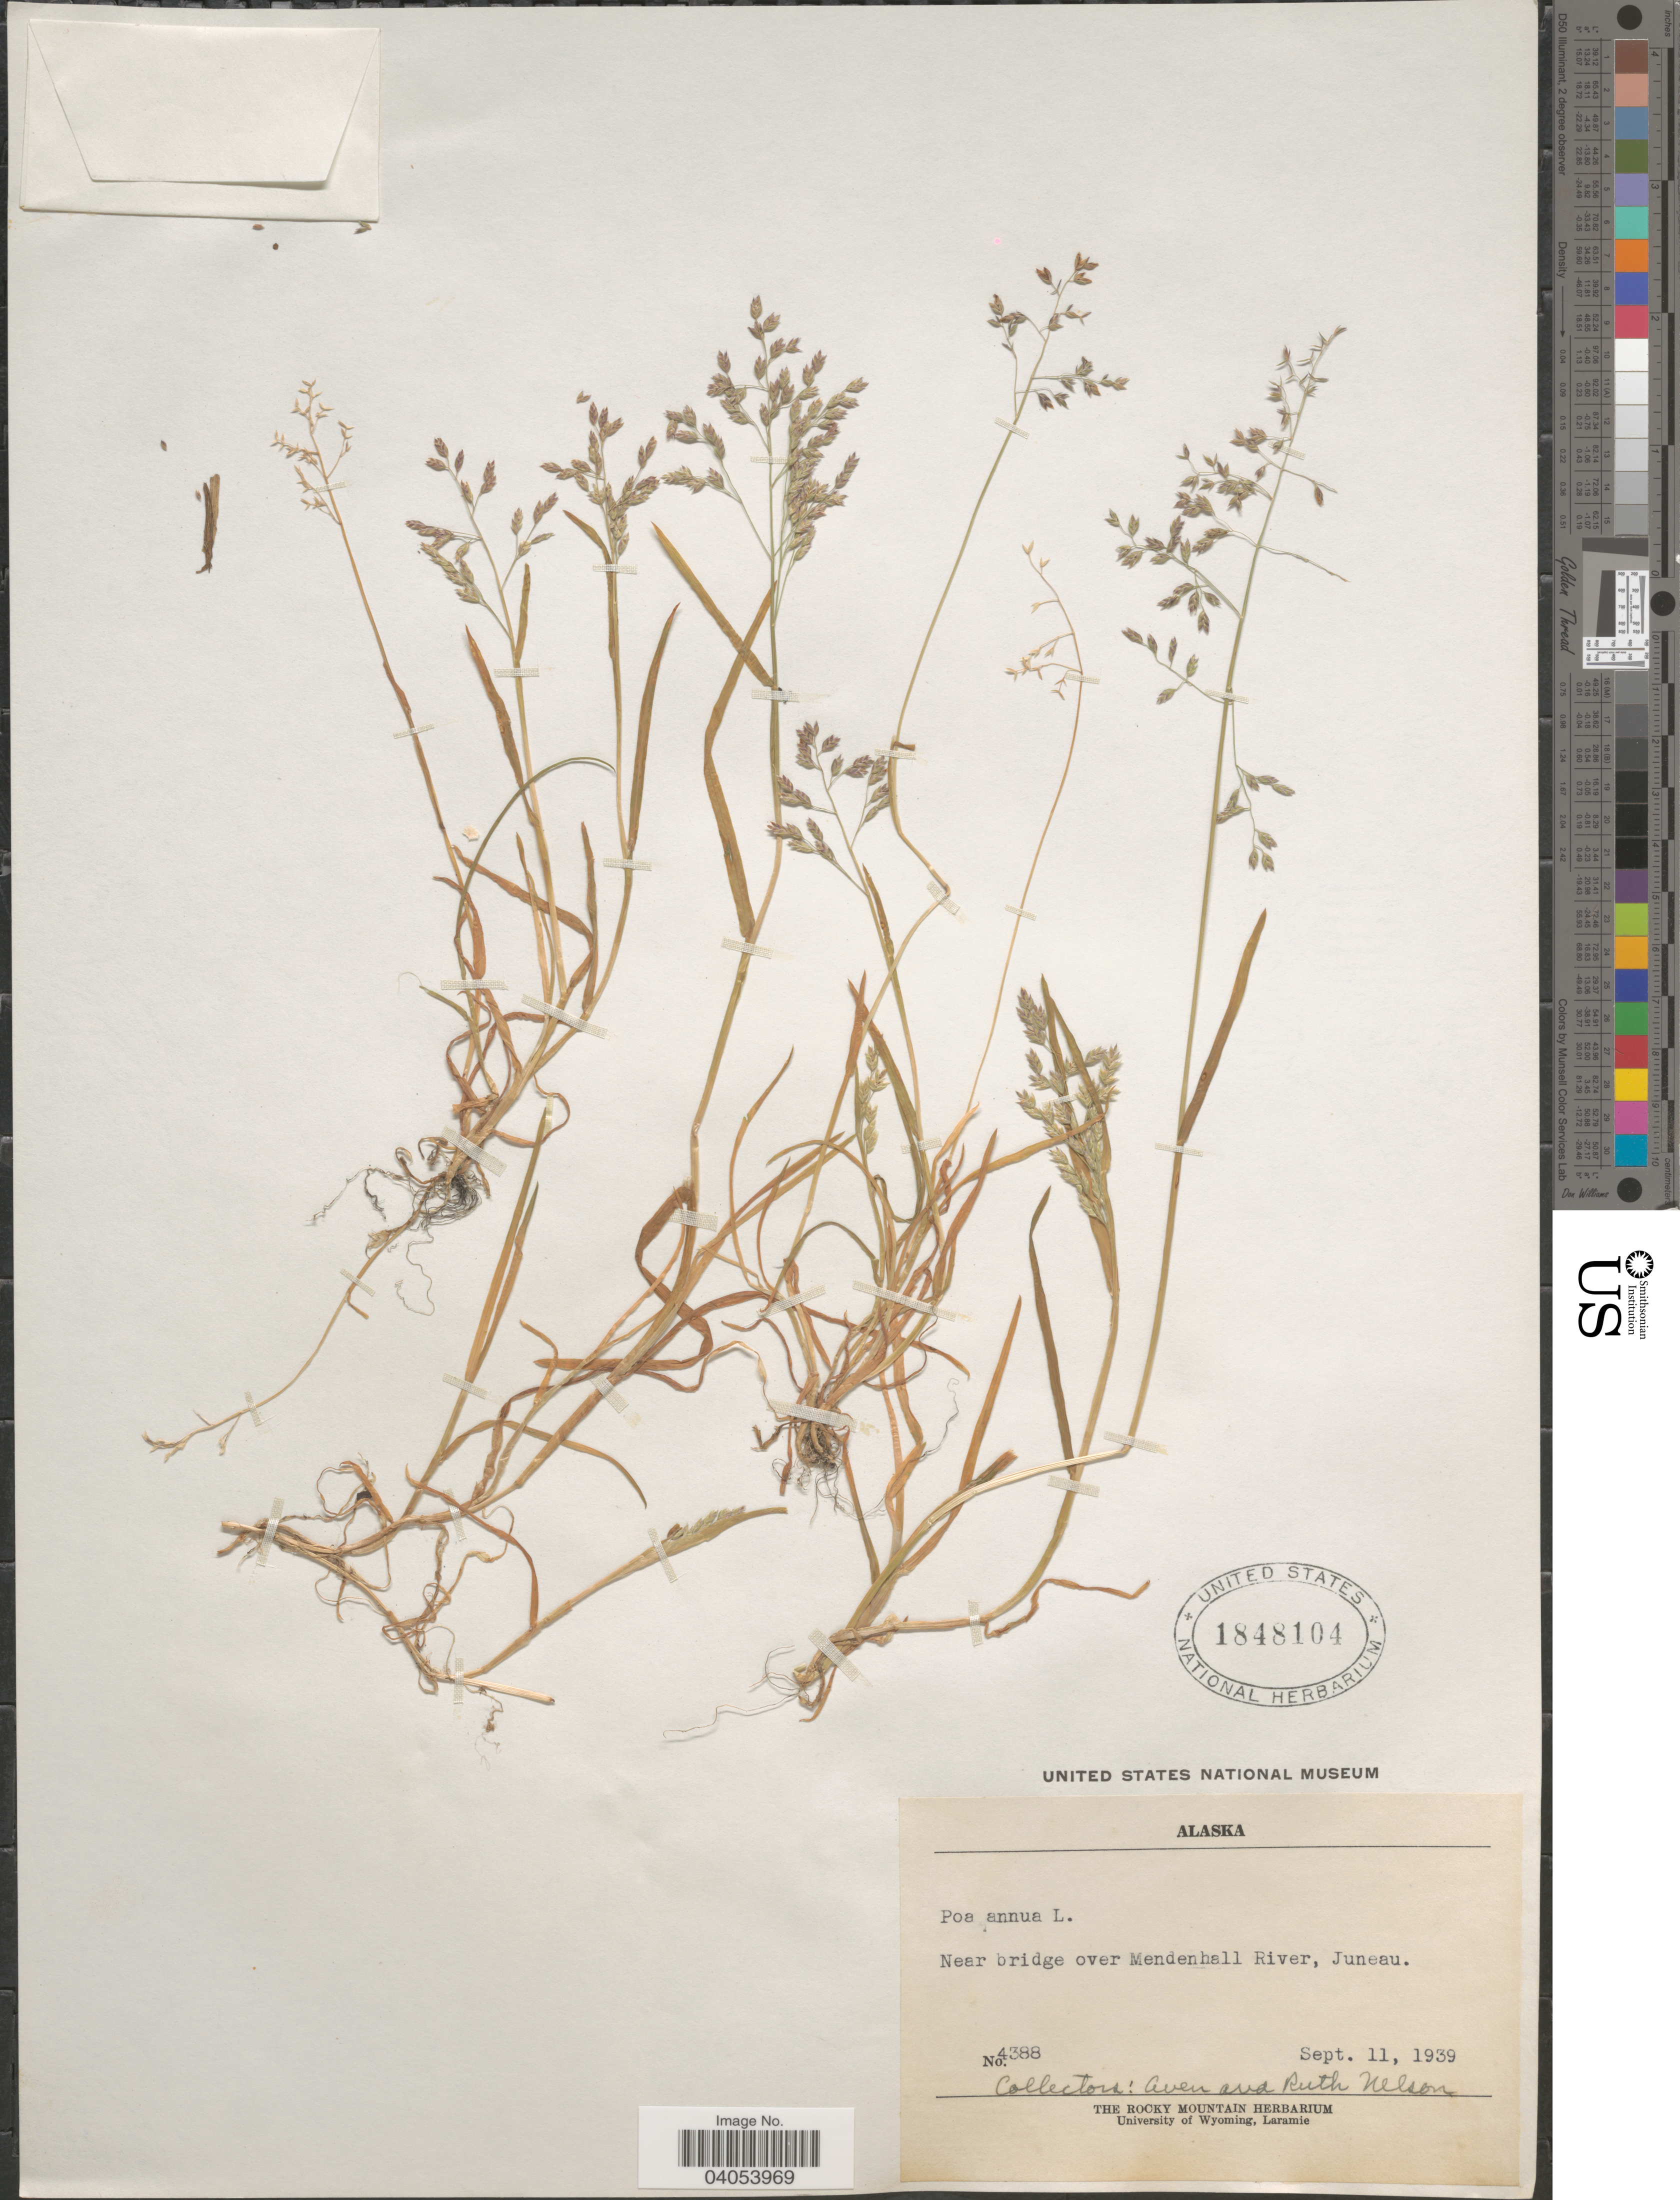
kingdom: Plantae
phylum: Tracheophyta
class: Liliopsida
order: Poales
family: Poaceae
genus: Poa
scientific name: Poa annua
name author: L.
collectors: A. Nelson & R. A. Nelson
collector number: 4388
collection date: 1939-09-11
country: United States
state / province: Alaska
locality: Near bridge over Mendenhall River, Juneau.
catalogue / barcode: US 1848104